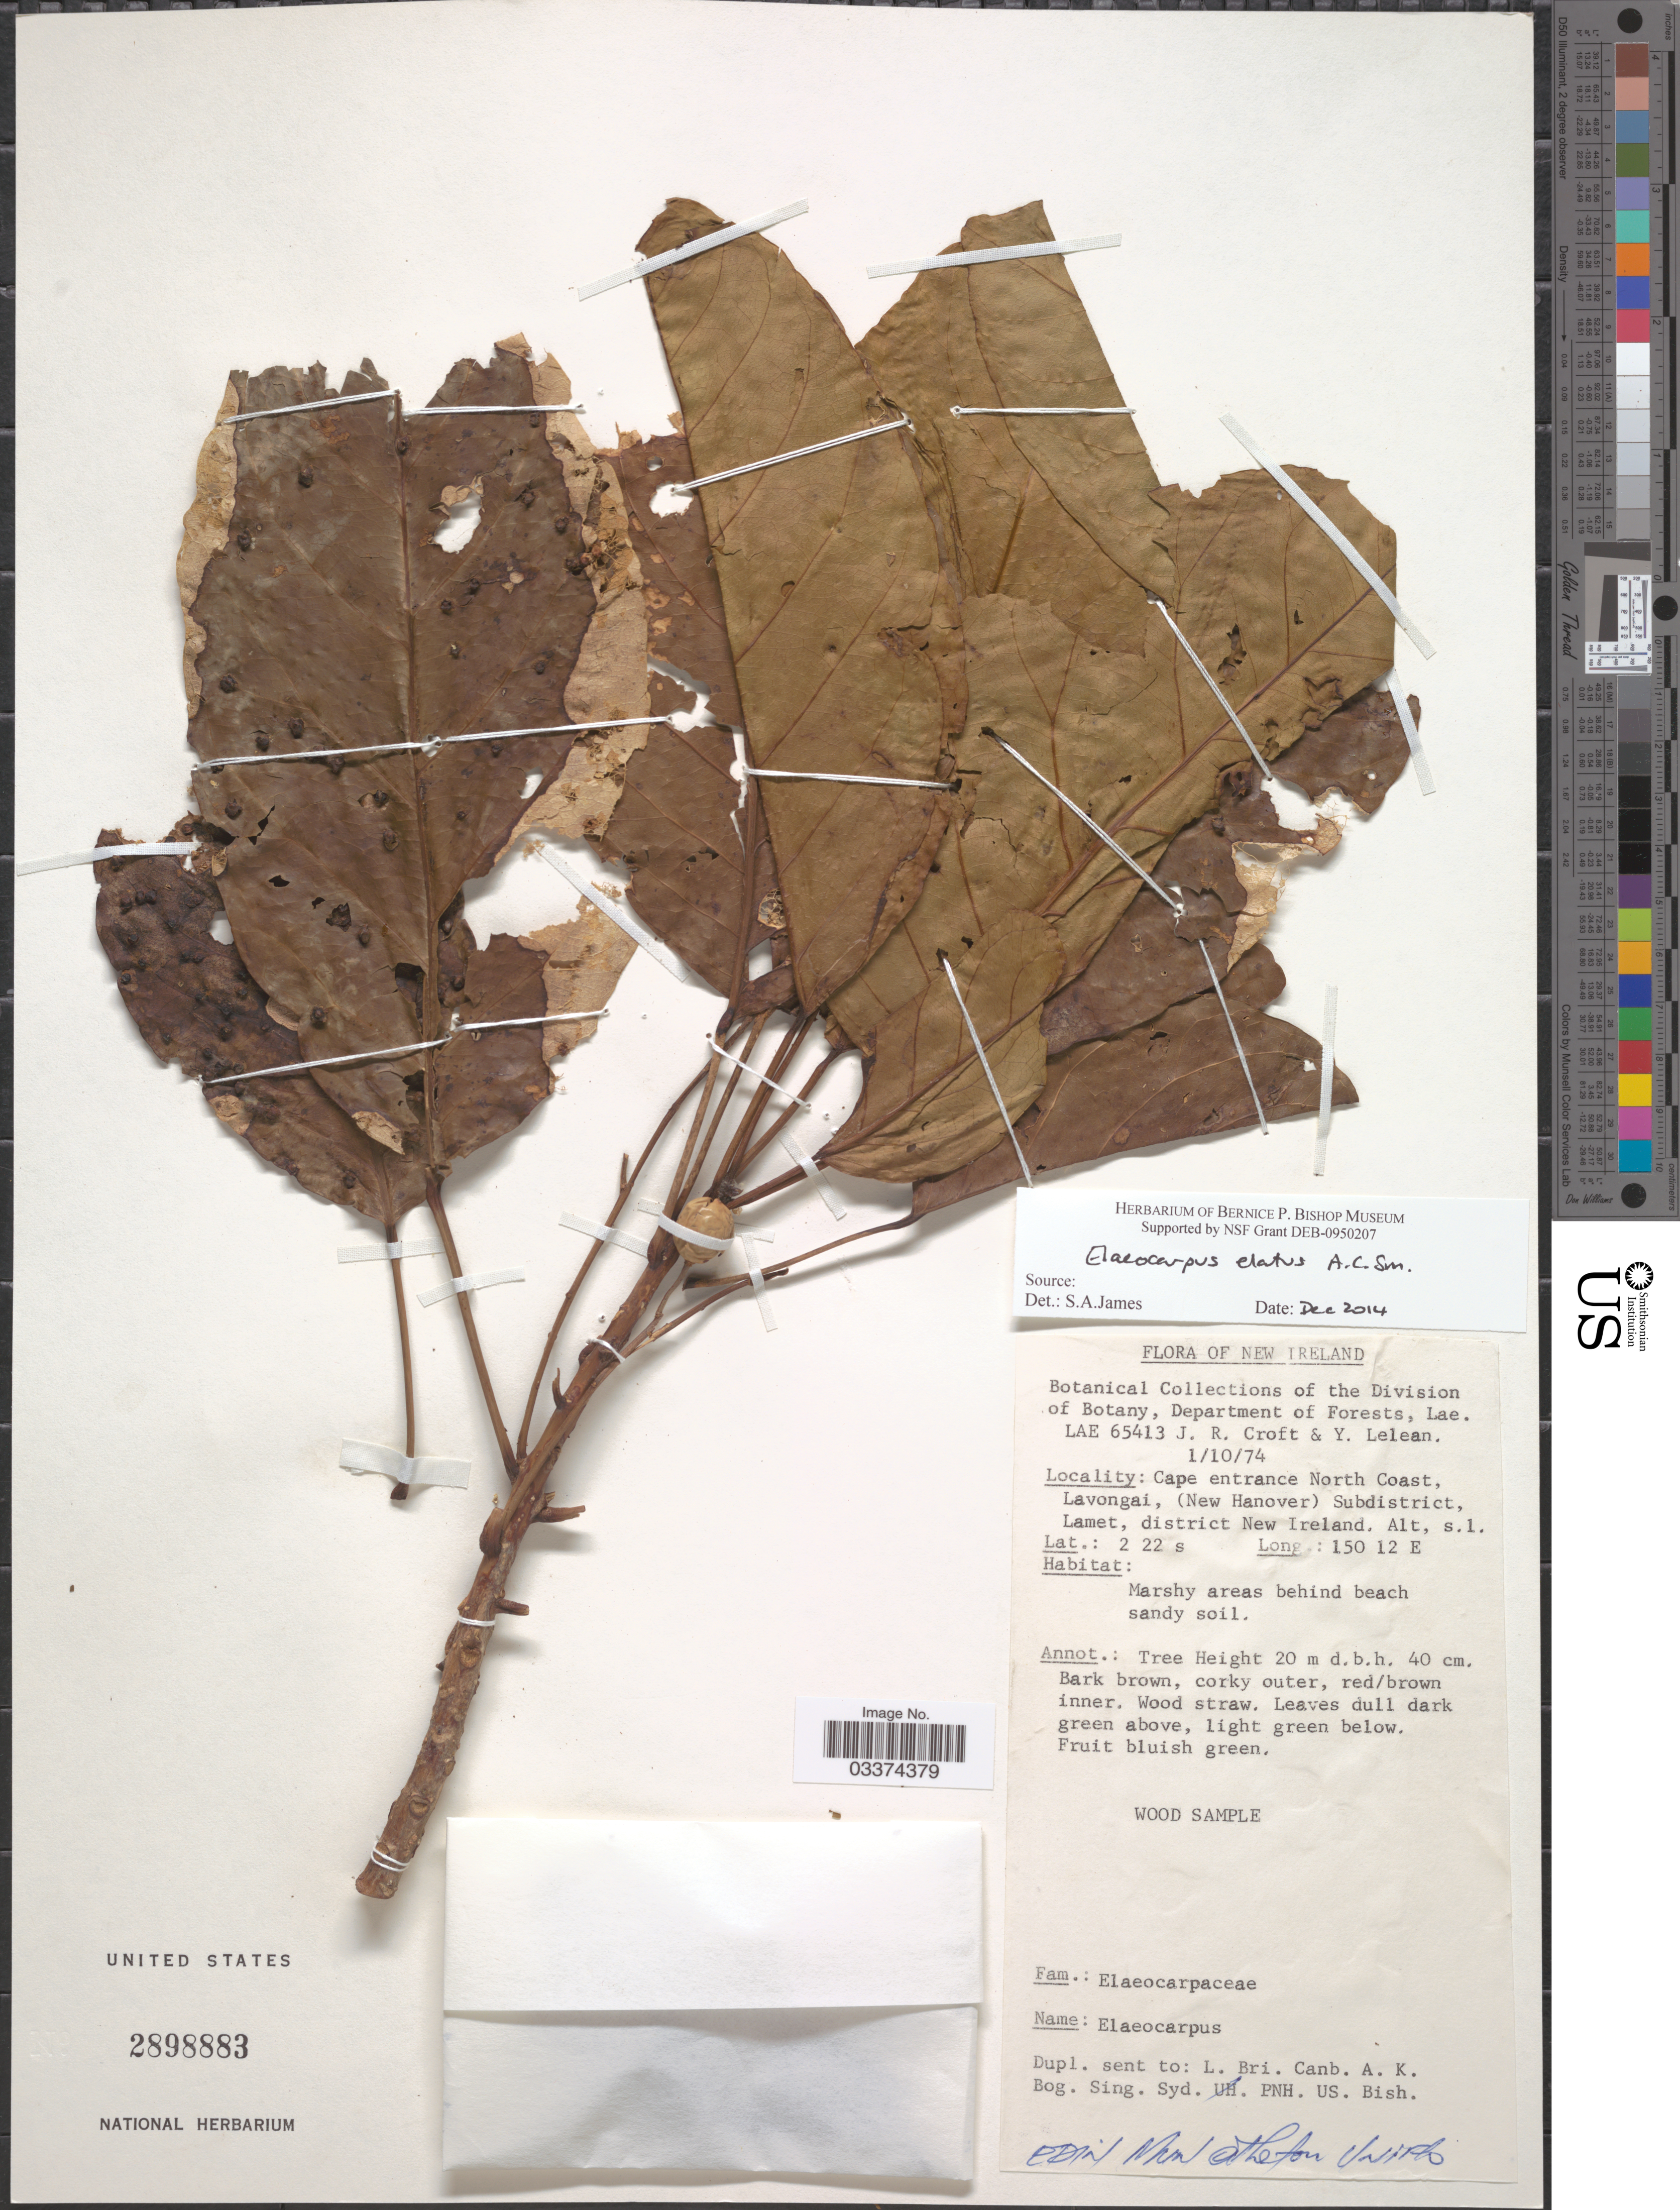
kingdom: Plantae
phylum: Tracheophyta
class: Magnoliopsida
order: Oxalidales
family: Elaeocarpaceae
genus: Elaeocarpus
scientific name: Elaeocarpus elatus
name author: A.C. Sm.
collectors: J. R. Croft & Y. Lelean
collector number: LAE65413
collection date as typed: Transcribed d/m/y: 1/10/74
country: Papua New Guinea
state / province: New Ireland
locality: Cape entrance North Coast, Lavongai, (New Hanover) Subdistrict, Lamet, district New Ireland.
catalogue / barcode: US 2898883